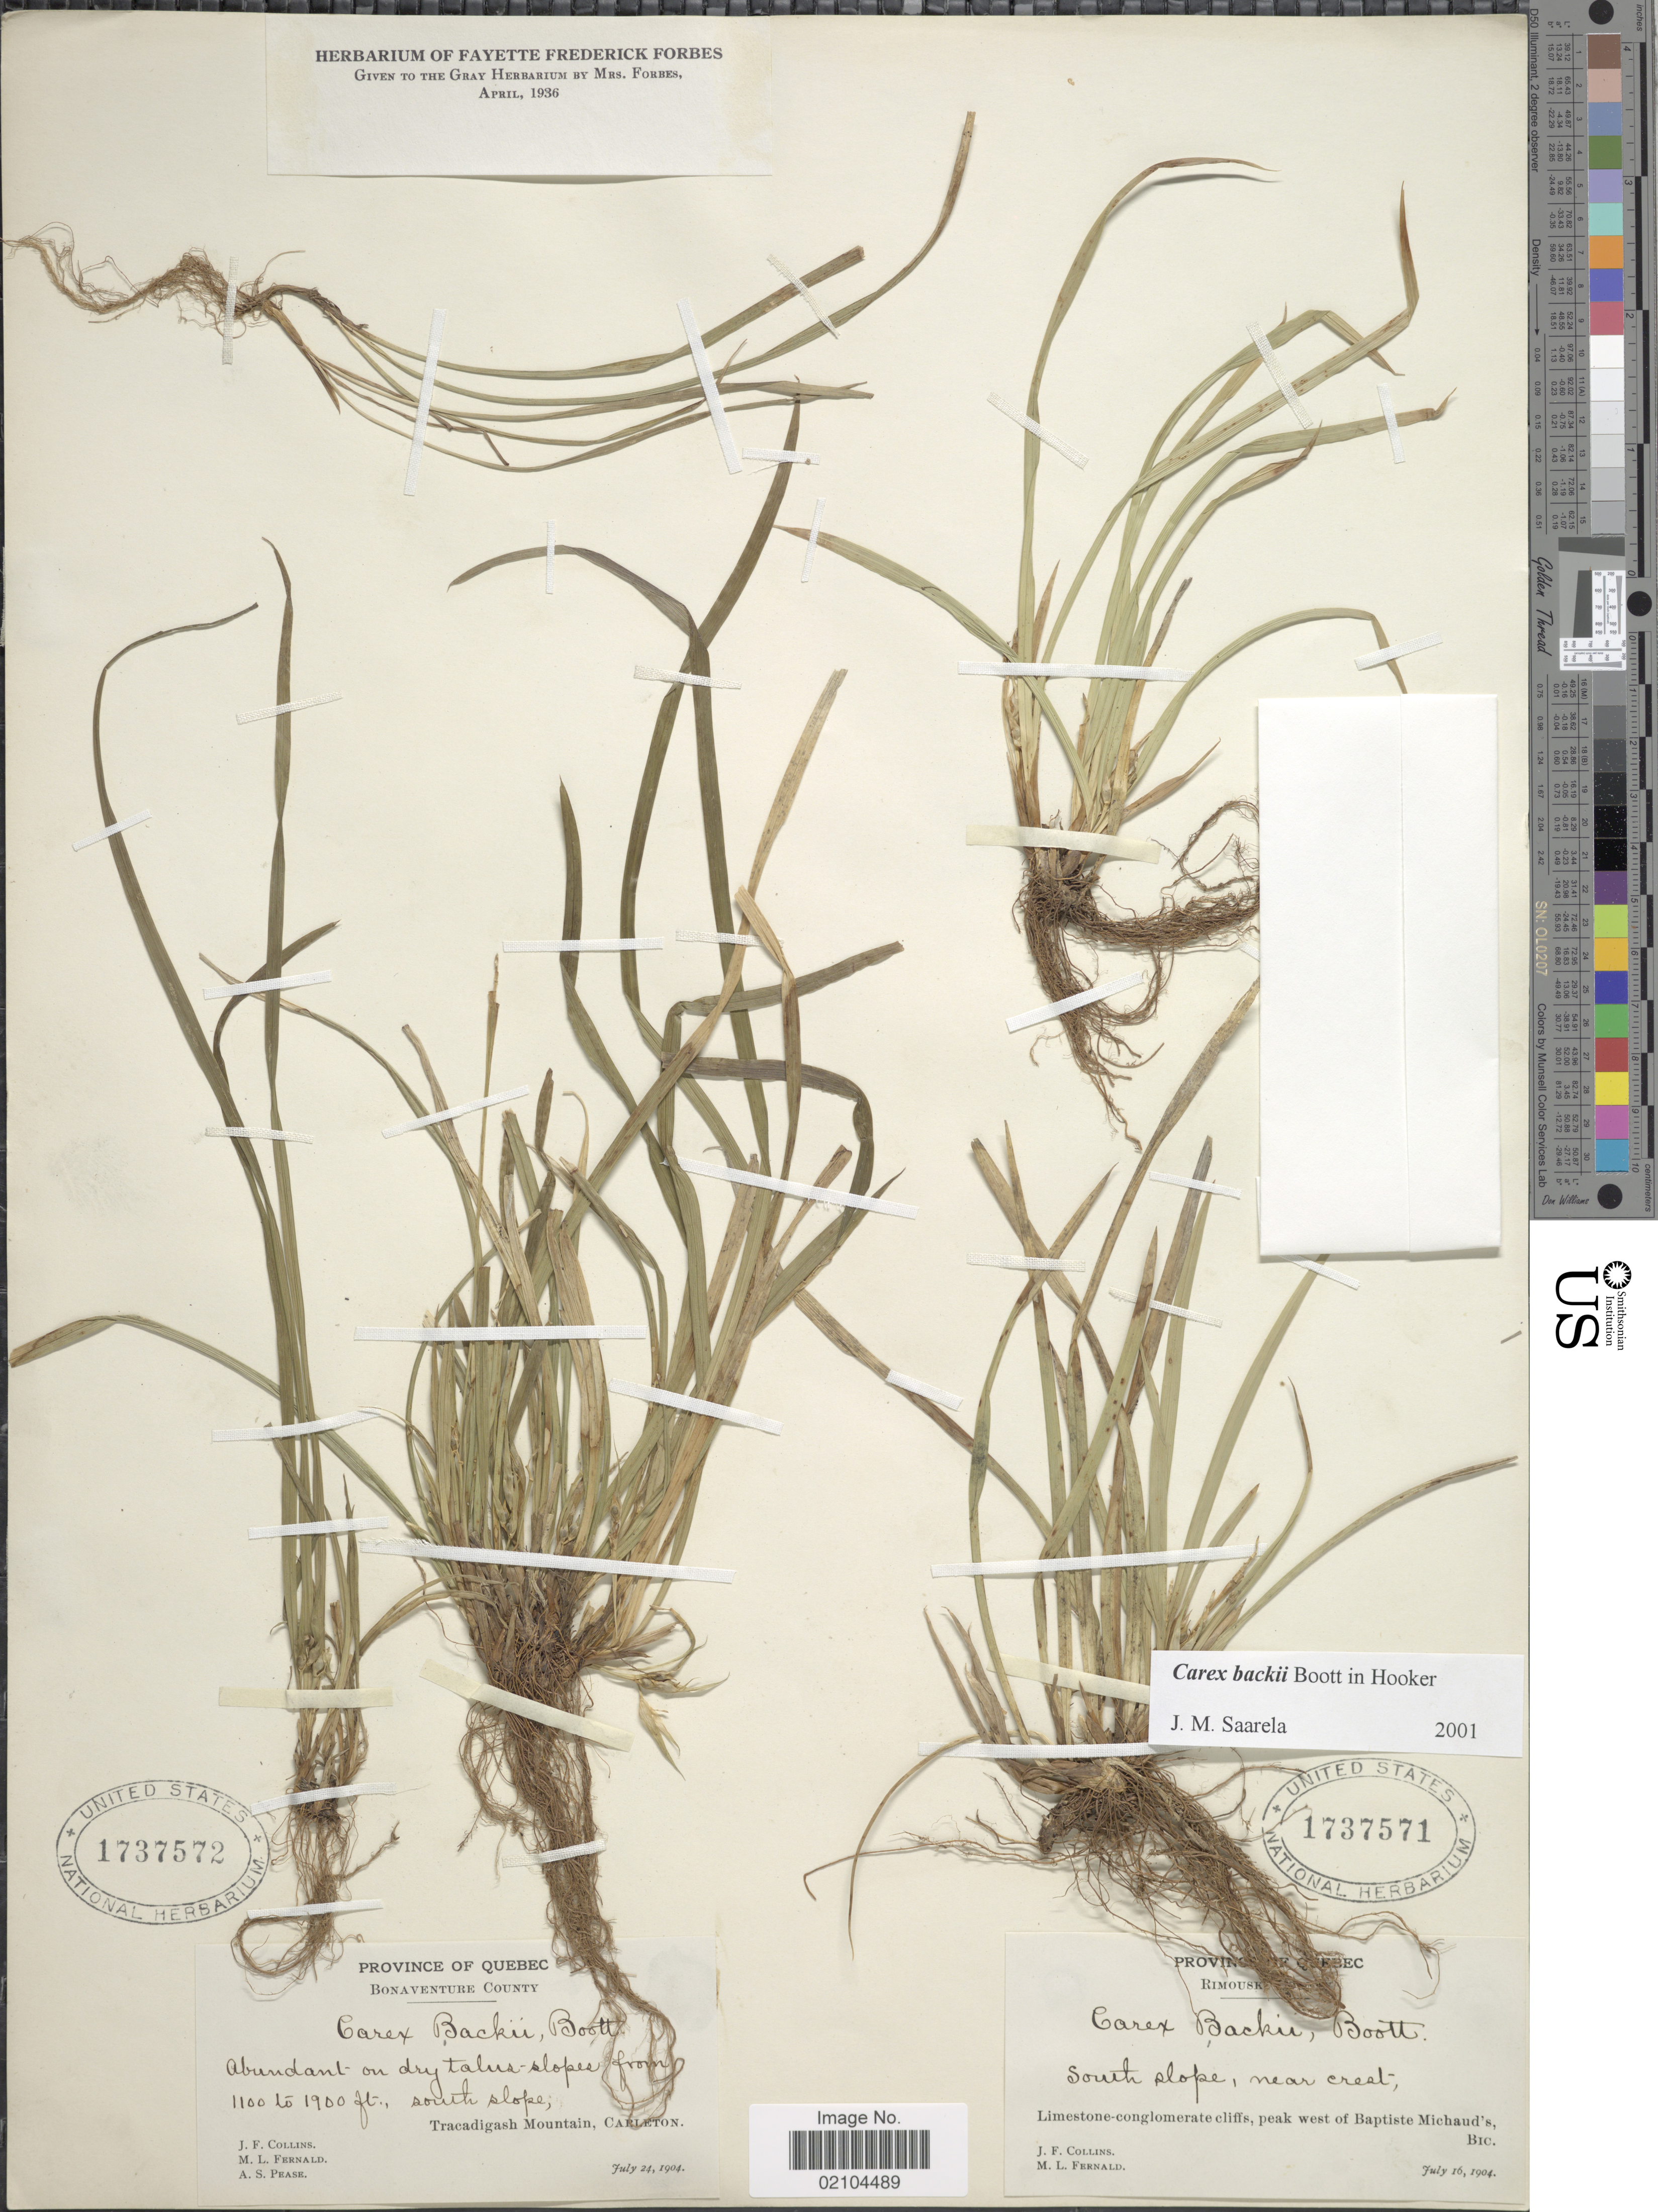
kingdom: Plantae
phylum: Tracheophyta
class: Liliopsida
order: Poales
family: Cyperaceae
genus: Carex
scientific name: Carex backii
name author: Boott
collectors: J. Collins & M. L. Fernald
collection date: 1904-07-16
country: Canada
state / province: Quebec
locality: Rimouski, peak west of Baptiste Michaud's BIC.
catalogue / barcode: US 1737571